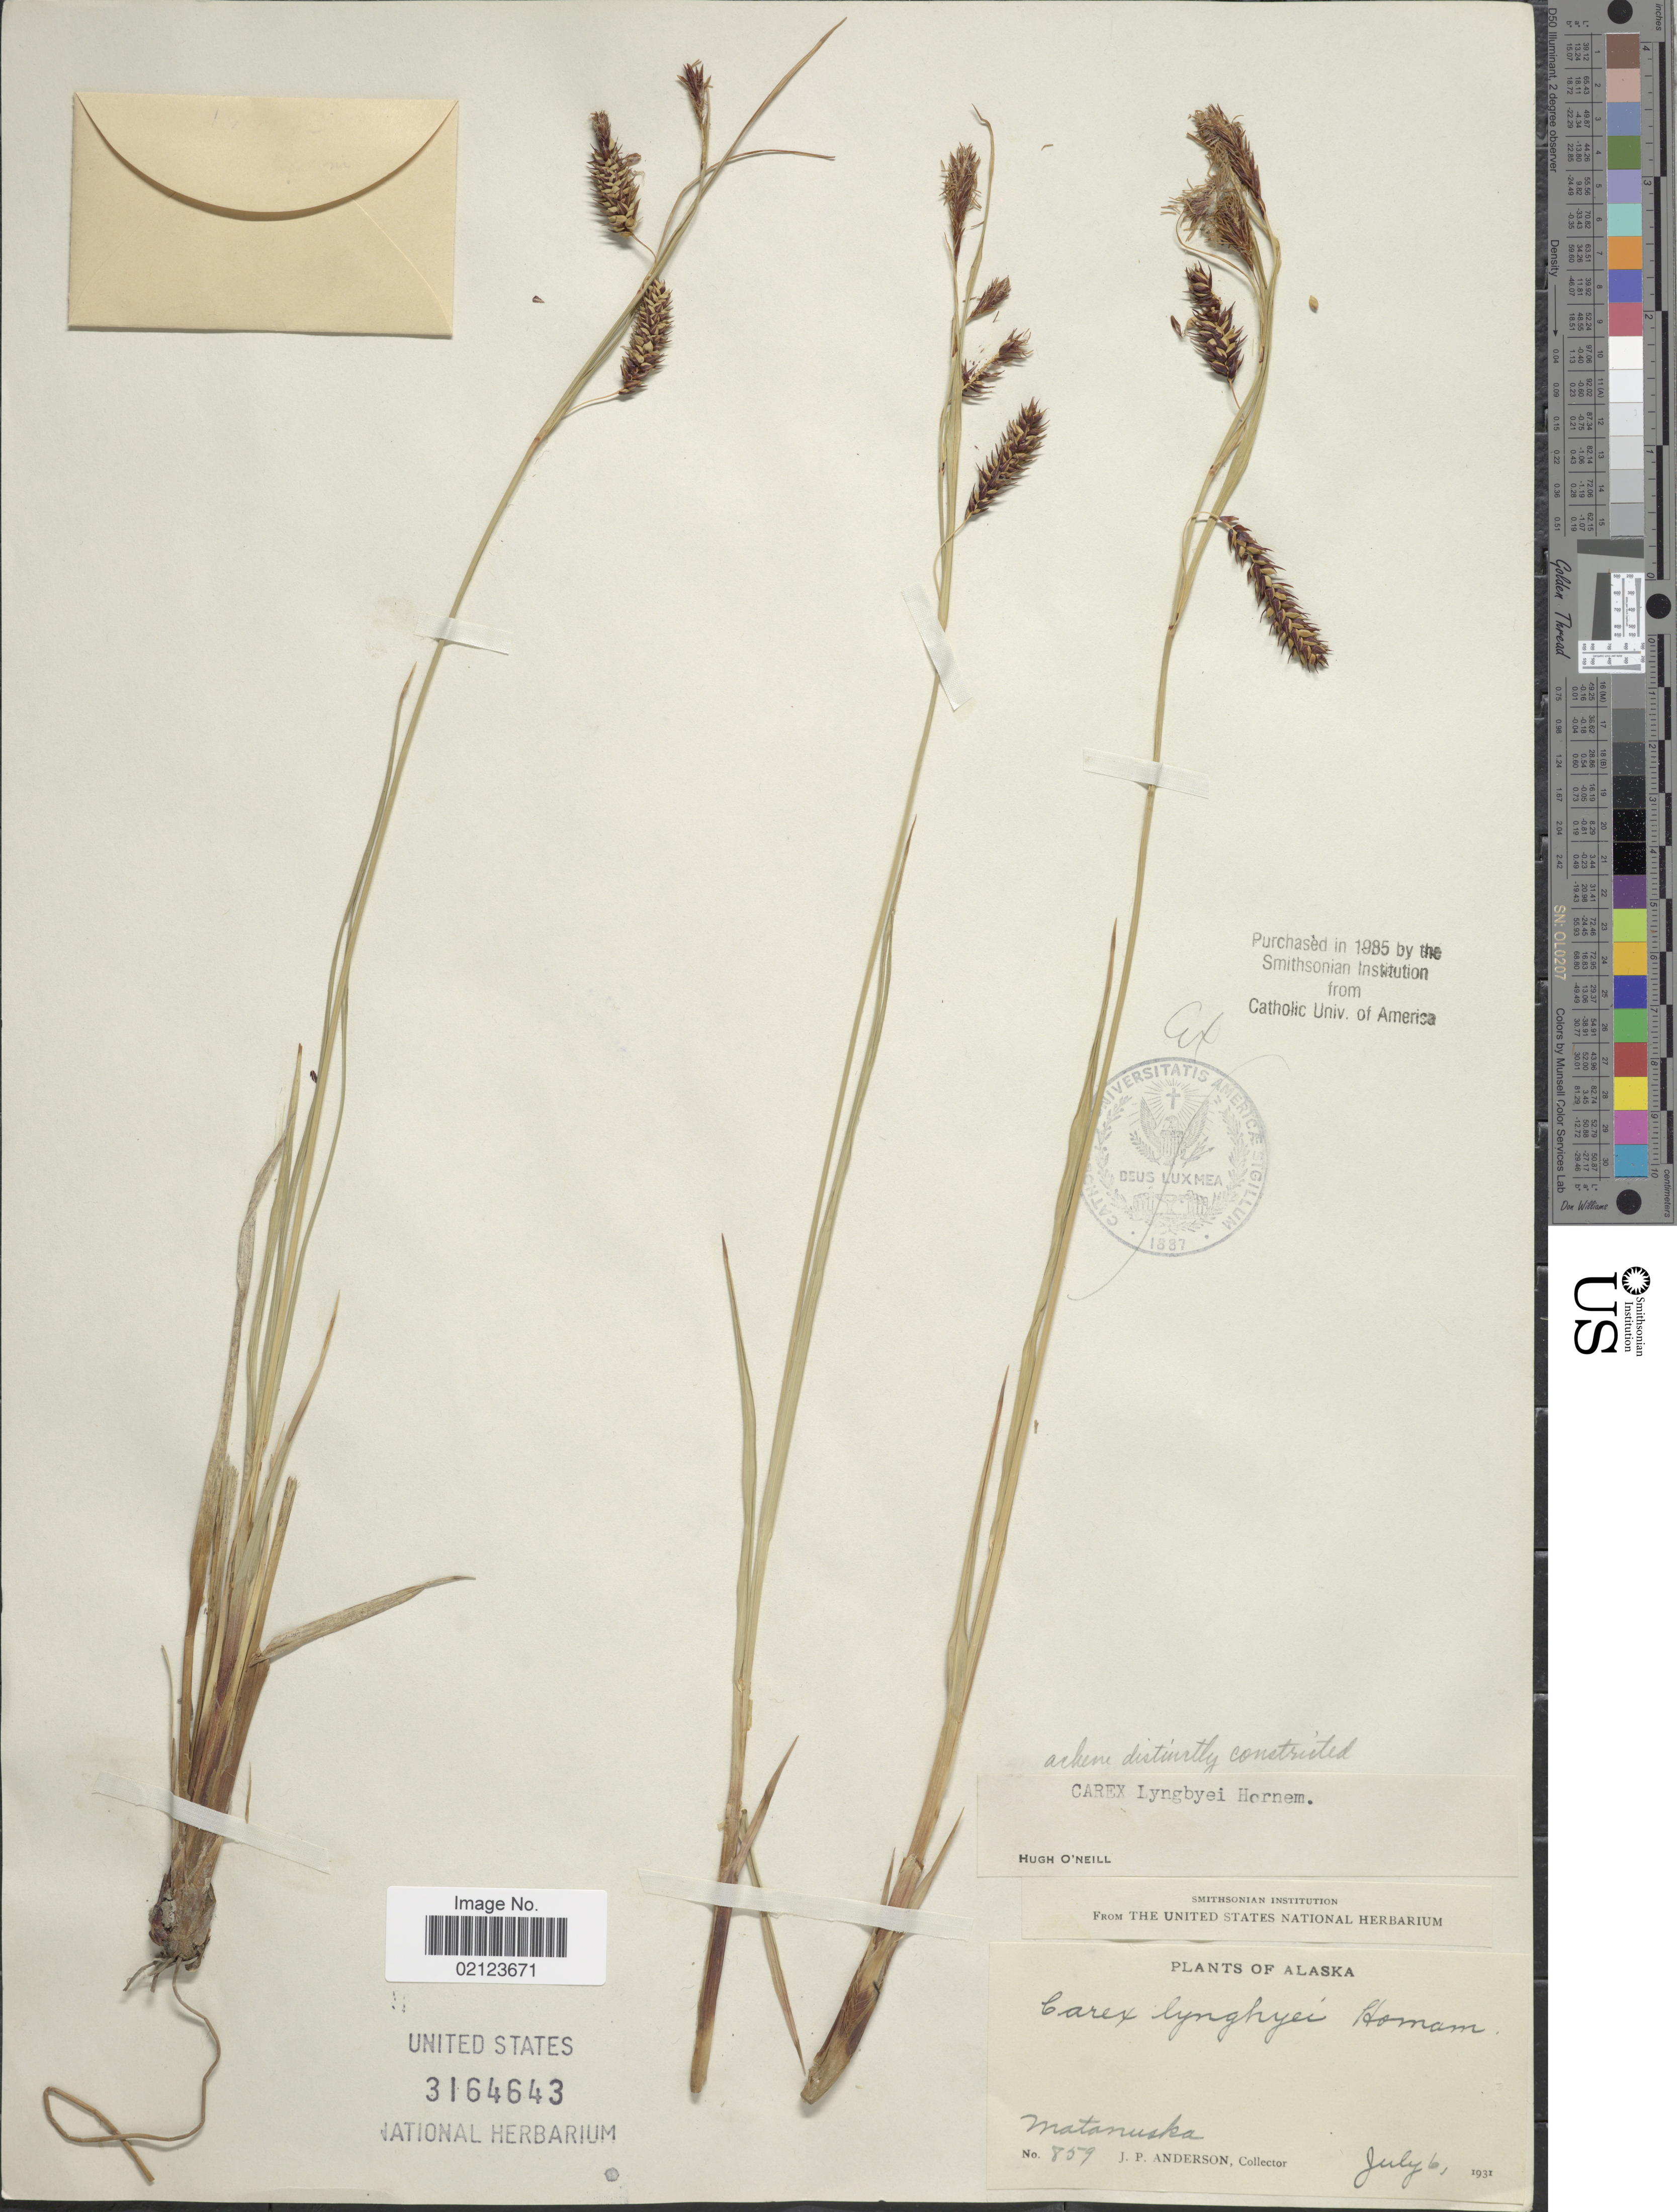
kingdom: Plantae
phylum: Tracheophyta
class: Liliopsida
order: Poales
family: Cyperaceae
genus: Carex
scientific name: Carex lyngbyei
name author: Hornem.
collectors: J. P. Anderson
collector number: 859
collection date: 1931-07-06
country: United States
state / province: Alaska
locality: Matanuska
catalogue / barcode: US 3164643